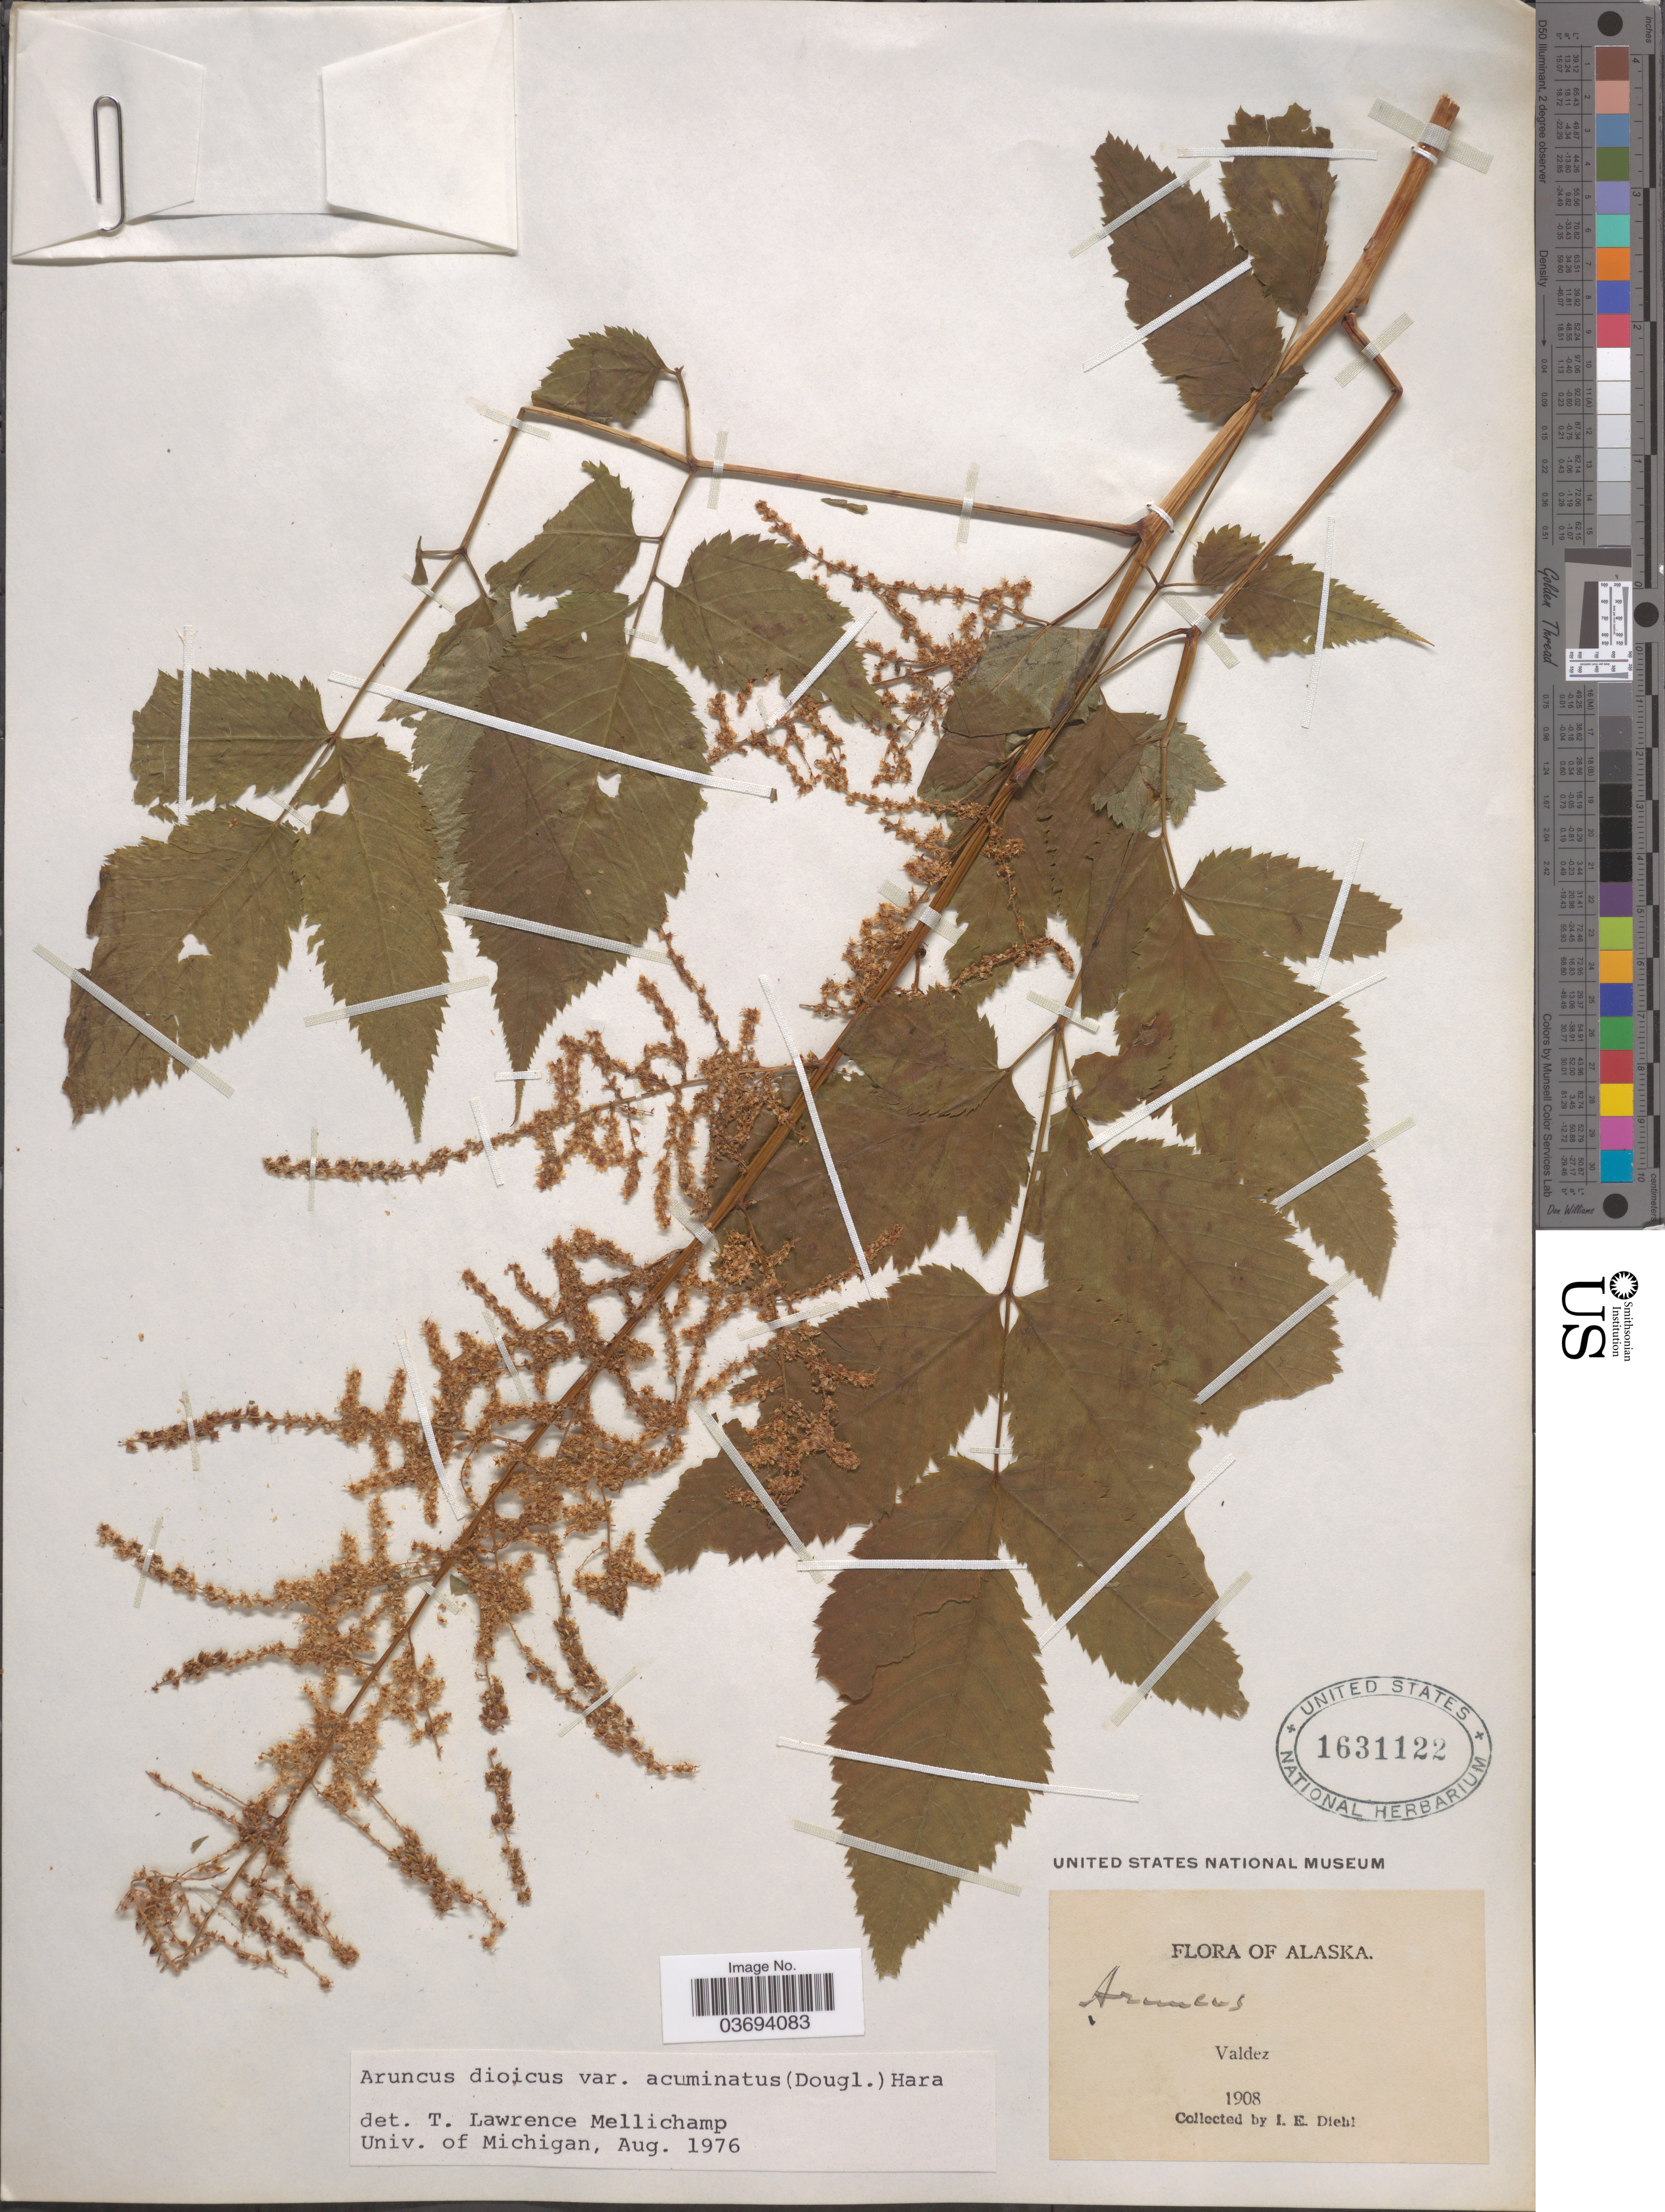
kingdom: Plantae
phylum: Tracheophyta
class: Magnoliopsida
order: Rosales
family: Rosaceae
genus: Aruncus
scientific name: Aruncus dioicus var. acuminatus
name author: (Rydb.) H. Hara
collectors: I. Diehl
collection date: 1908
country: United States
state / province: Alaska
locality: Valdez.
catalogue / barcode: US 1631122